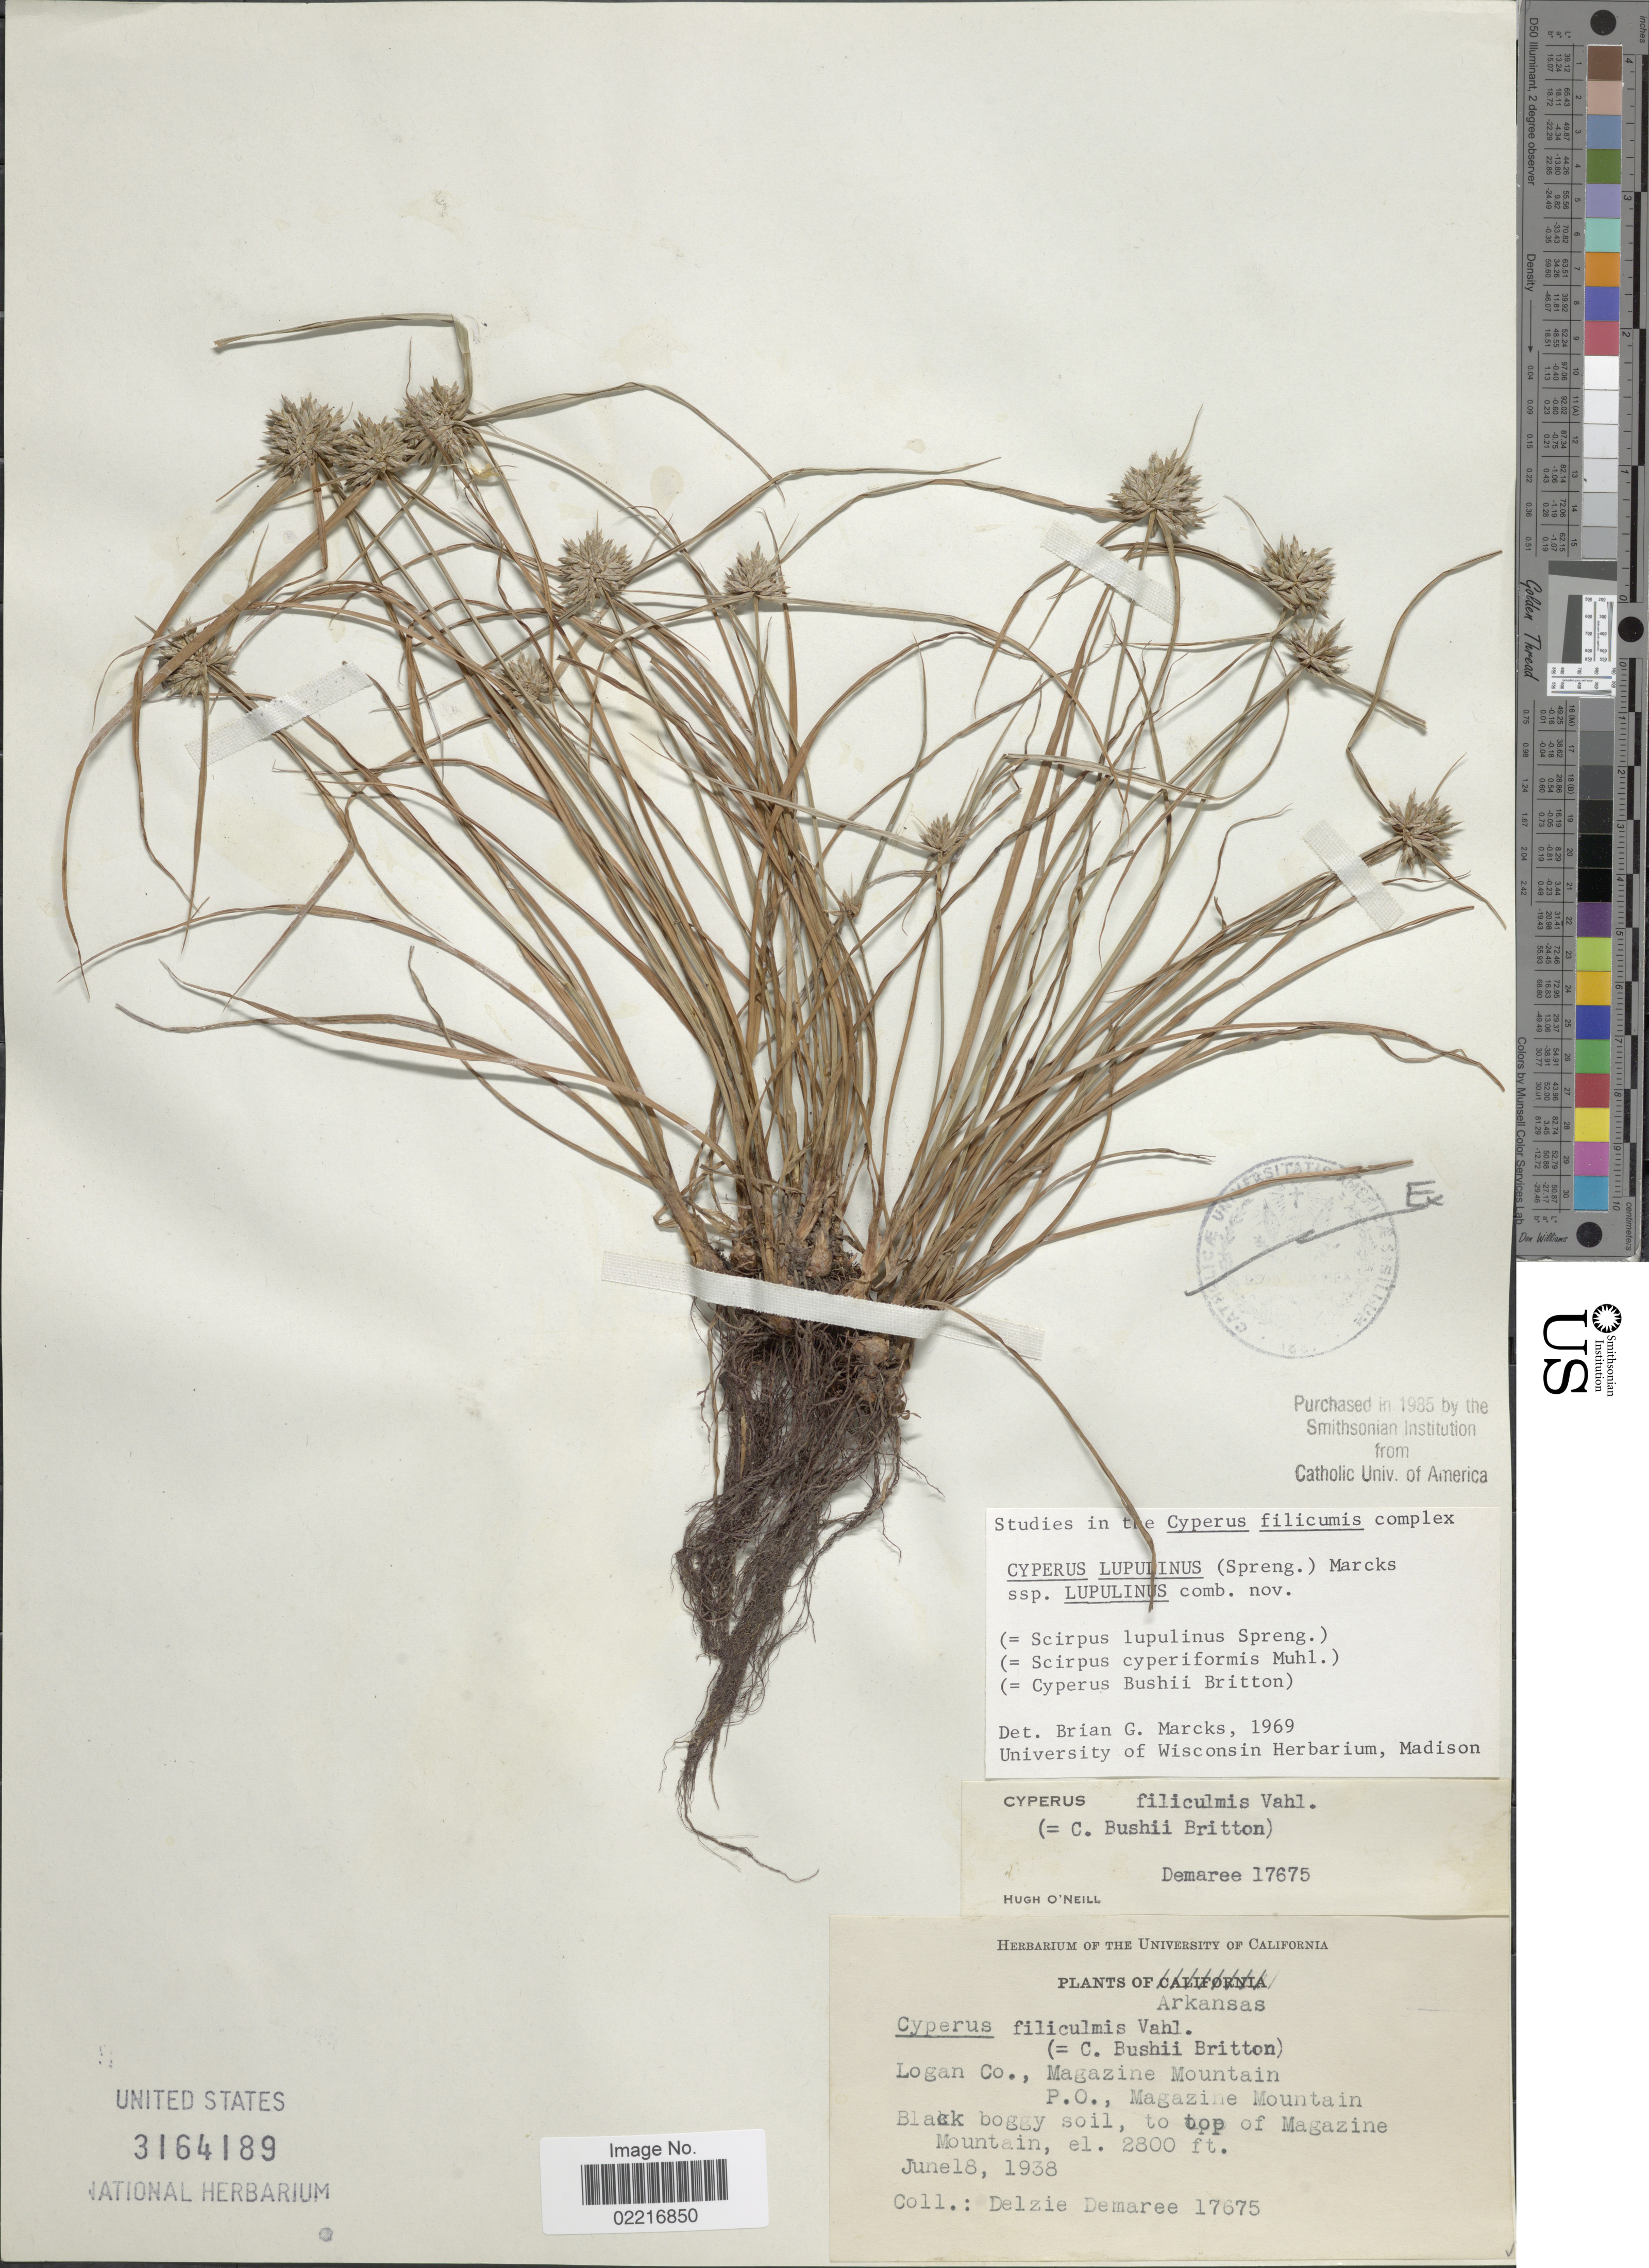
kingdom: Plantae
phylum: Tracheophyta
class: Liliopsida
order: Poales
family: Cyperaceae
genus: Cyperus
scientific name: Cyperus lupulinus subsp. lupulinus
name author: (Spreng.) Marcks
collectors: D. Demaree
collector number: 17675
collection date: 1938-06-18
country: United States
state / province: Arkansas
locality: Logan Co., Magazine Mountain,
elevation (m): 853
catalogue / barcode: US 3164189